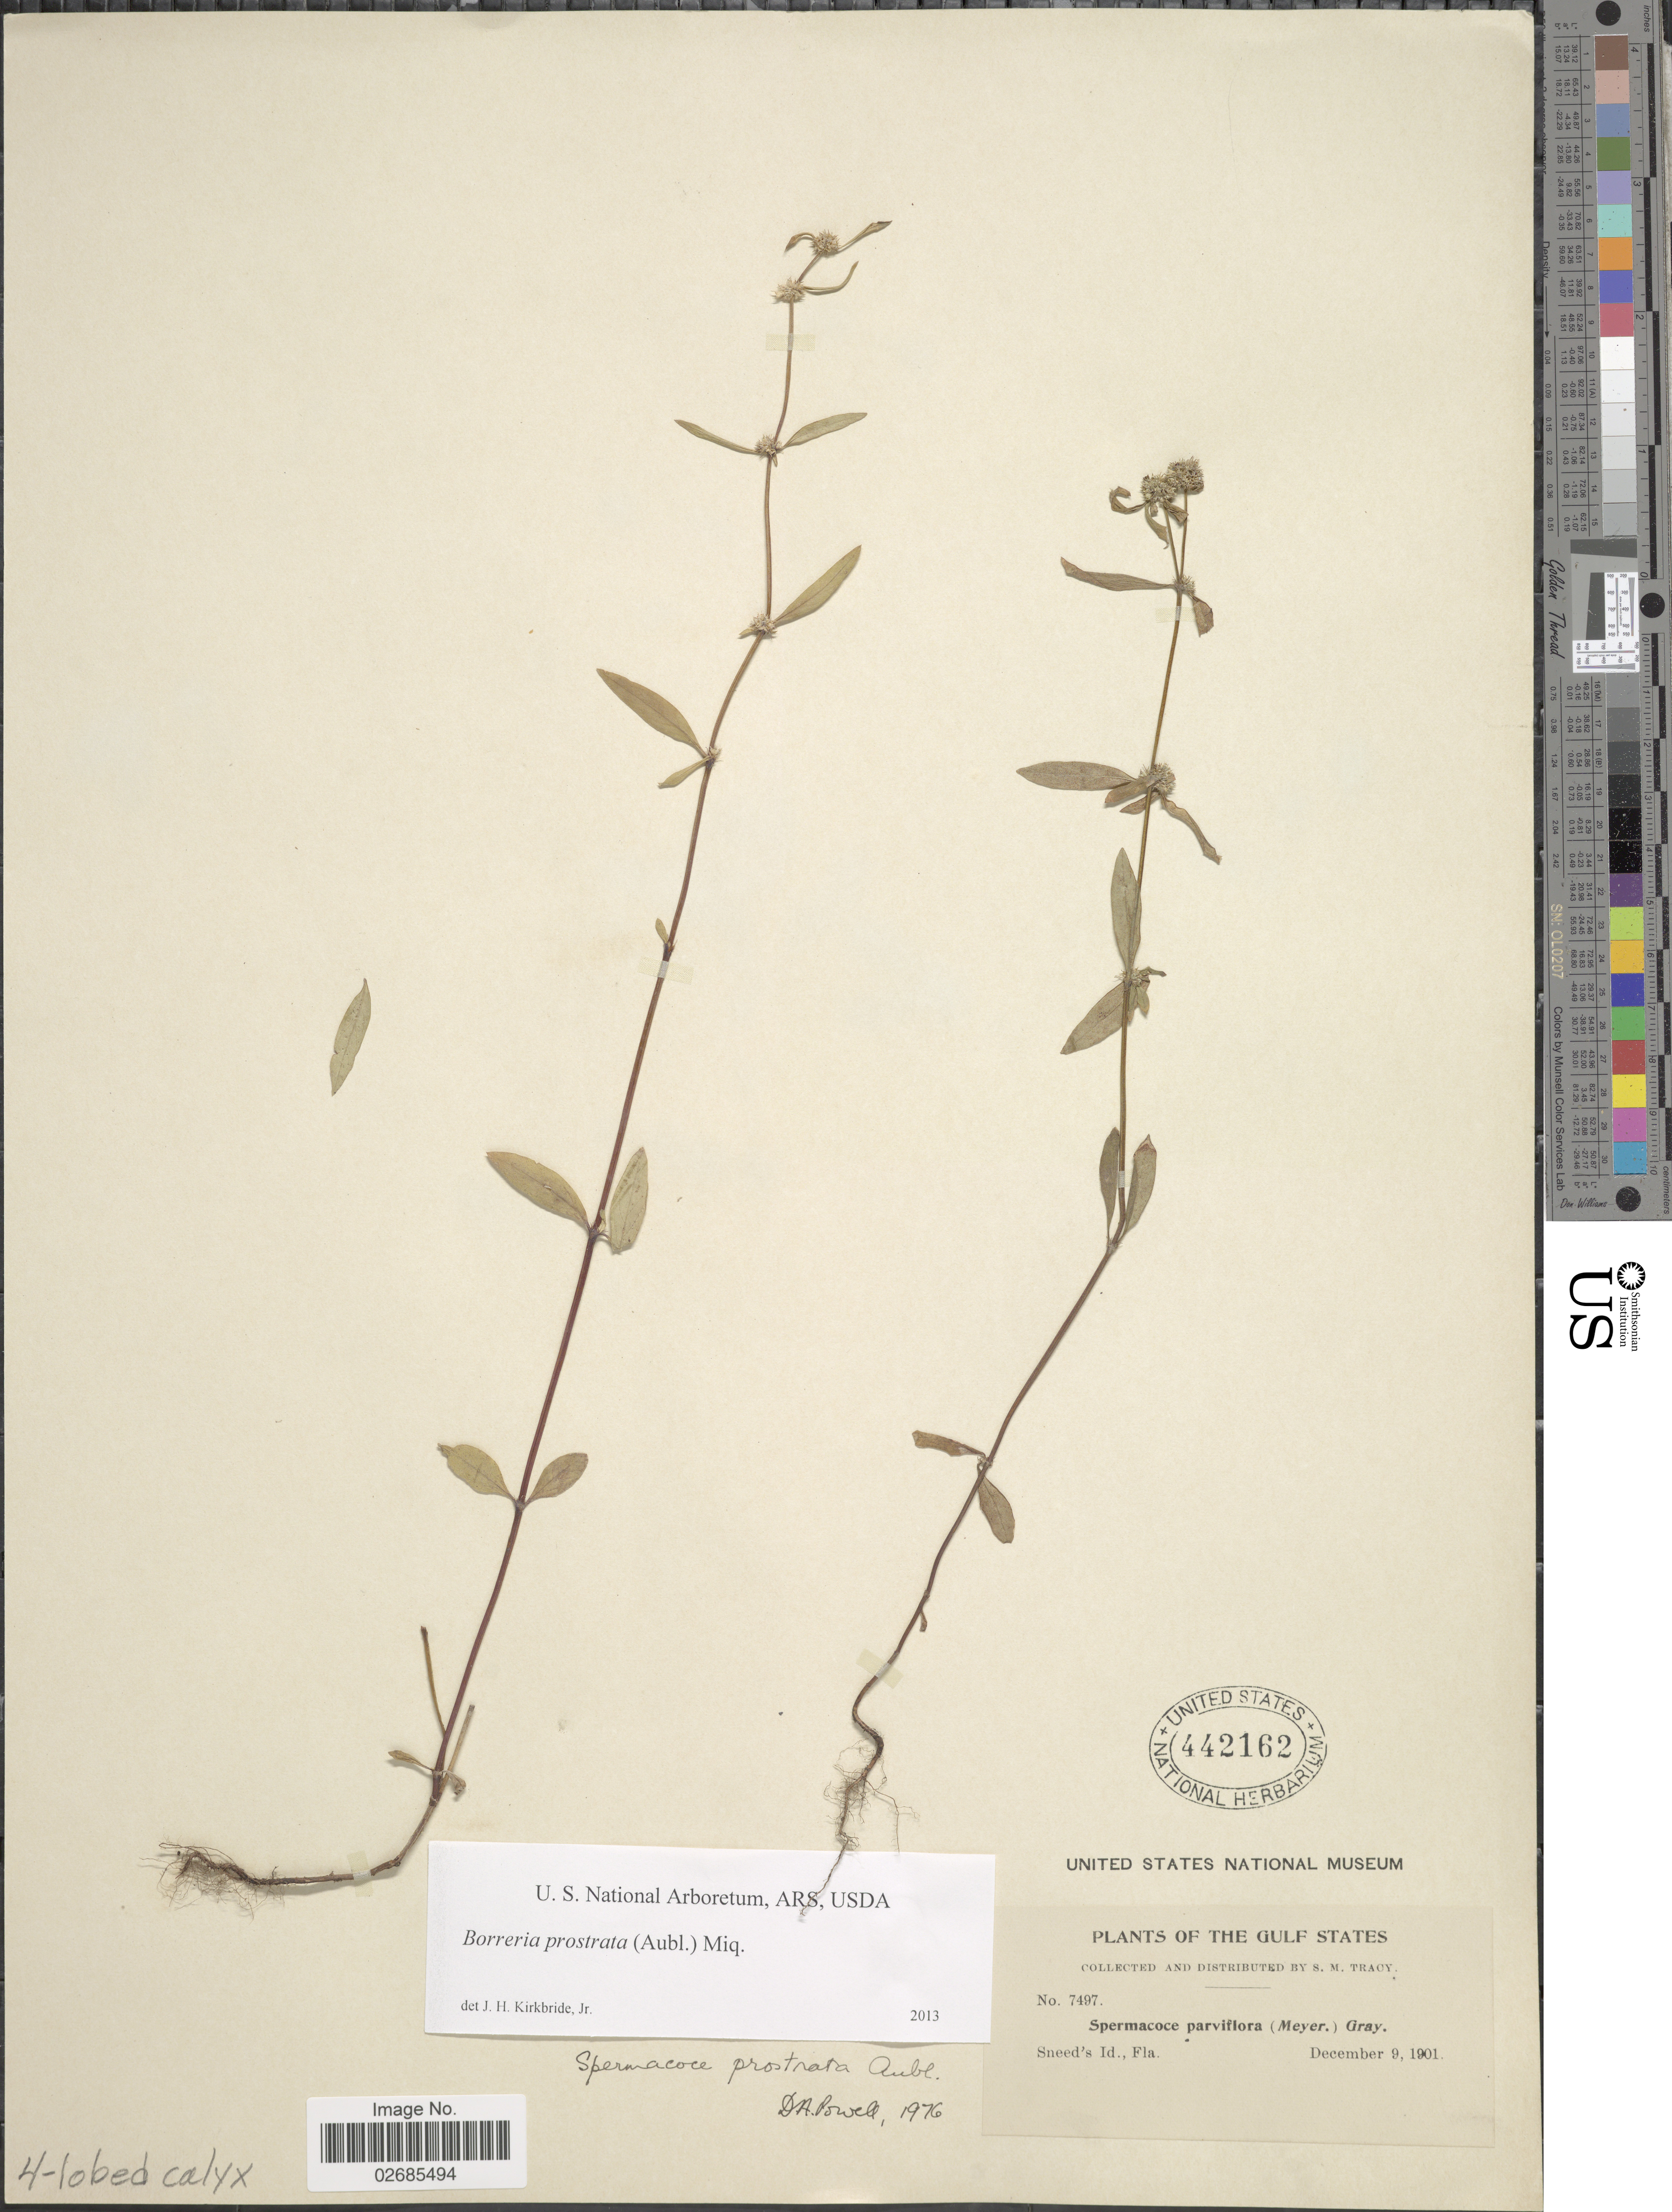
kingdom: Plantae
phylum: Tracheophyta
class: Magnoliopsida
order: Gentianales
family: Rubiaceae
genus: Borreria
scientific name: Borreria prostrata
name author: (Aubl.) Miq.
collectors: S. M. Tracy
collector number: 7497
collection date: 1901-12-09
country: United States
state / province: Florida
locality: Gulf States. Sneed's Id.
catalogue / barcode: US 442162